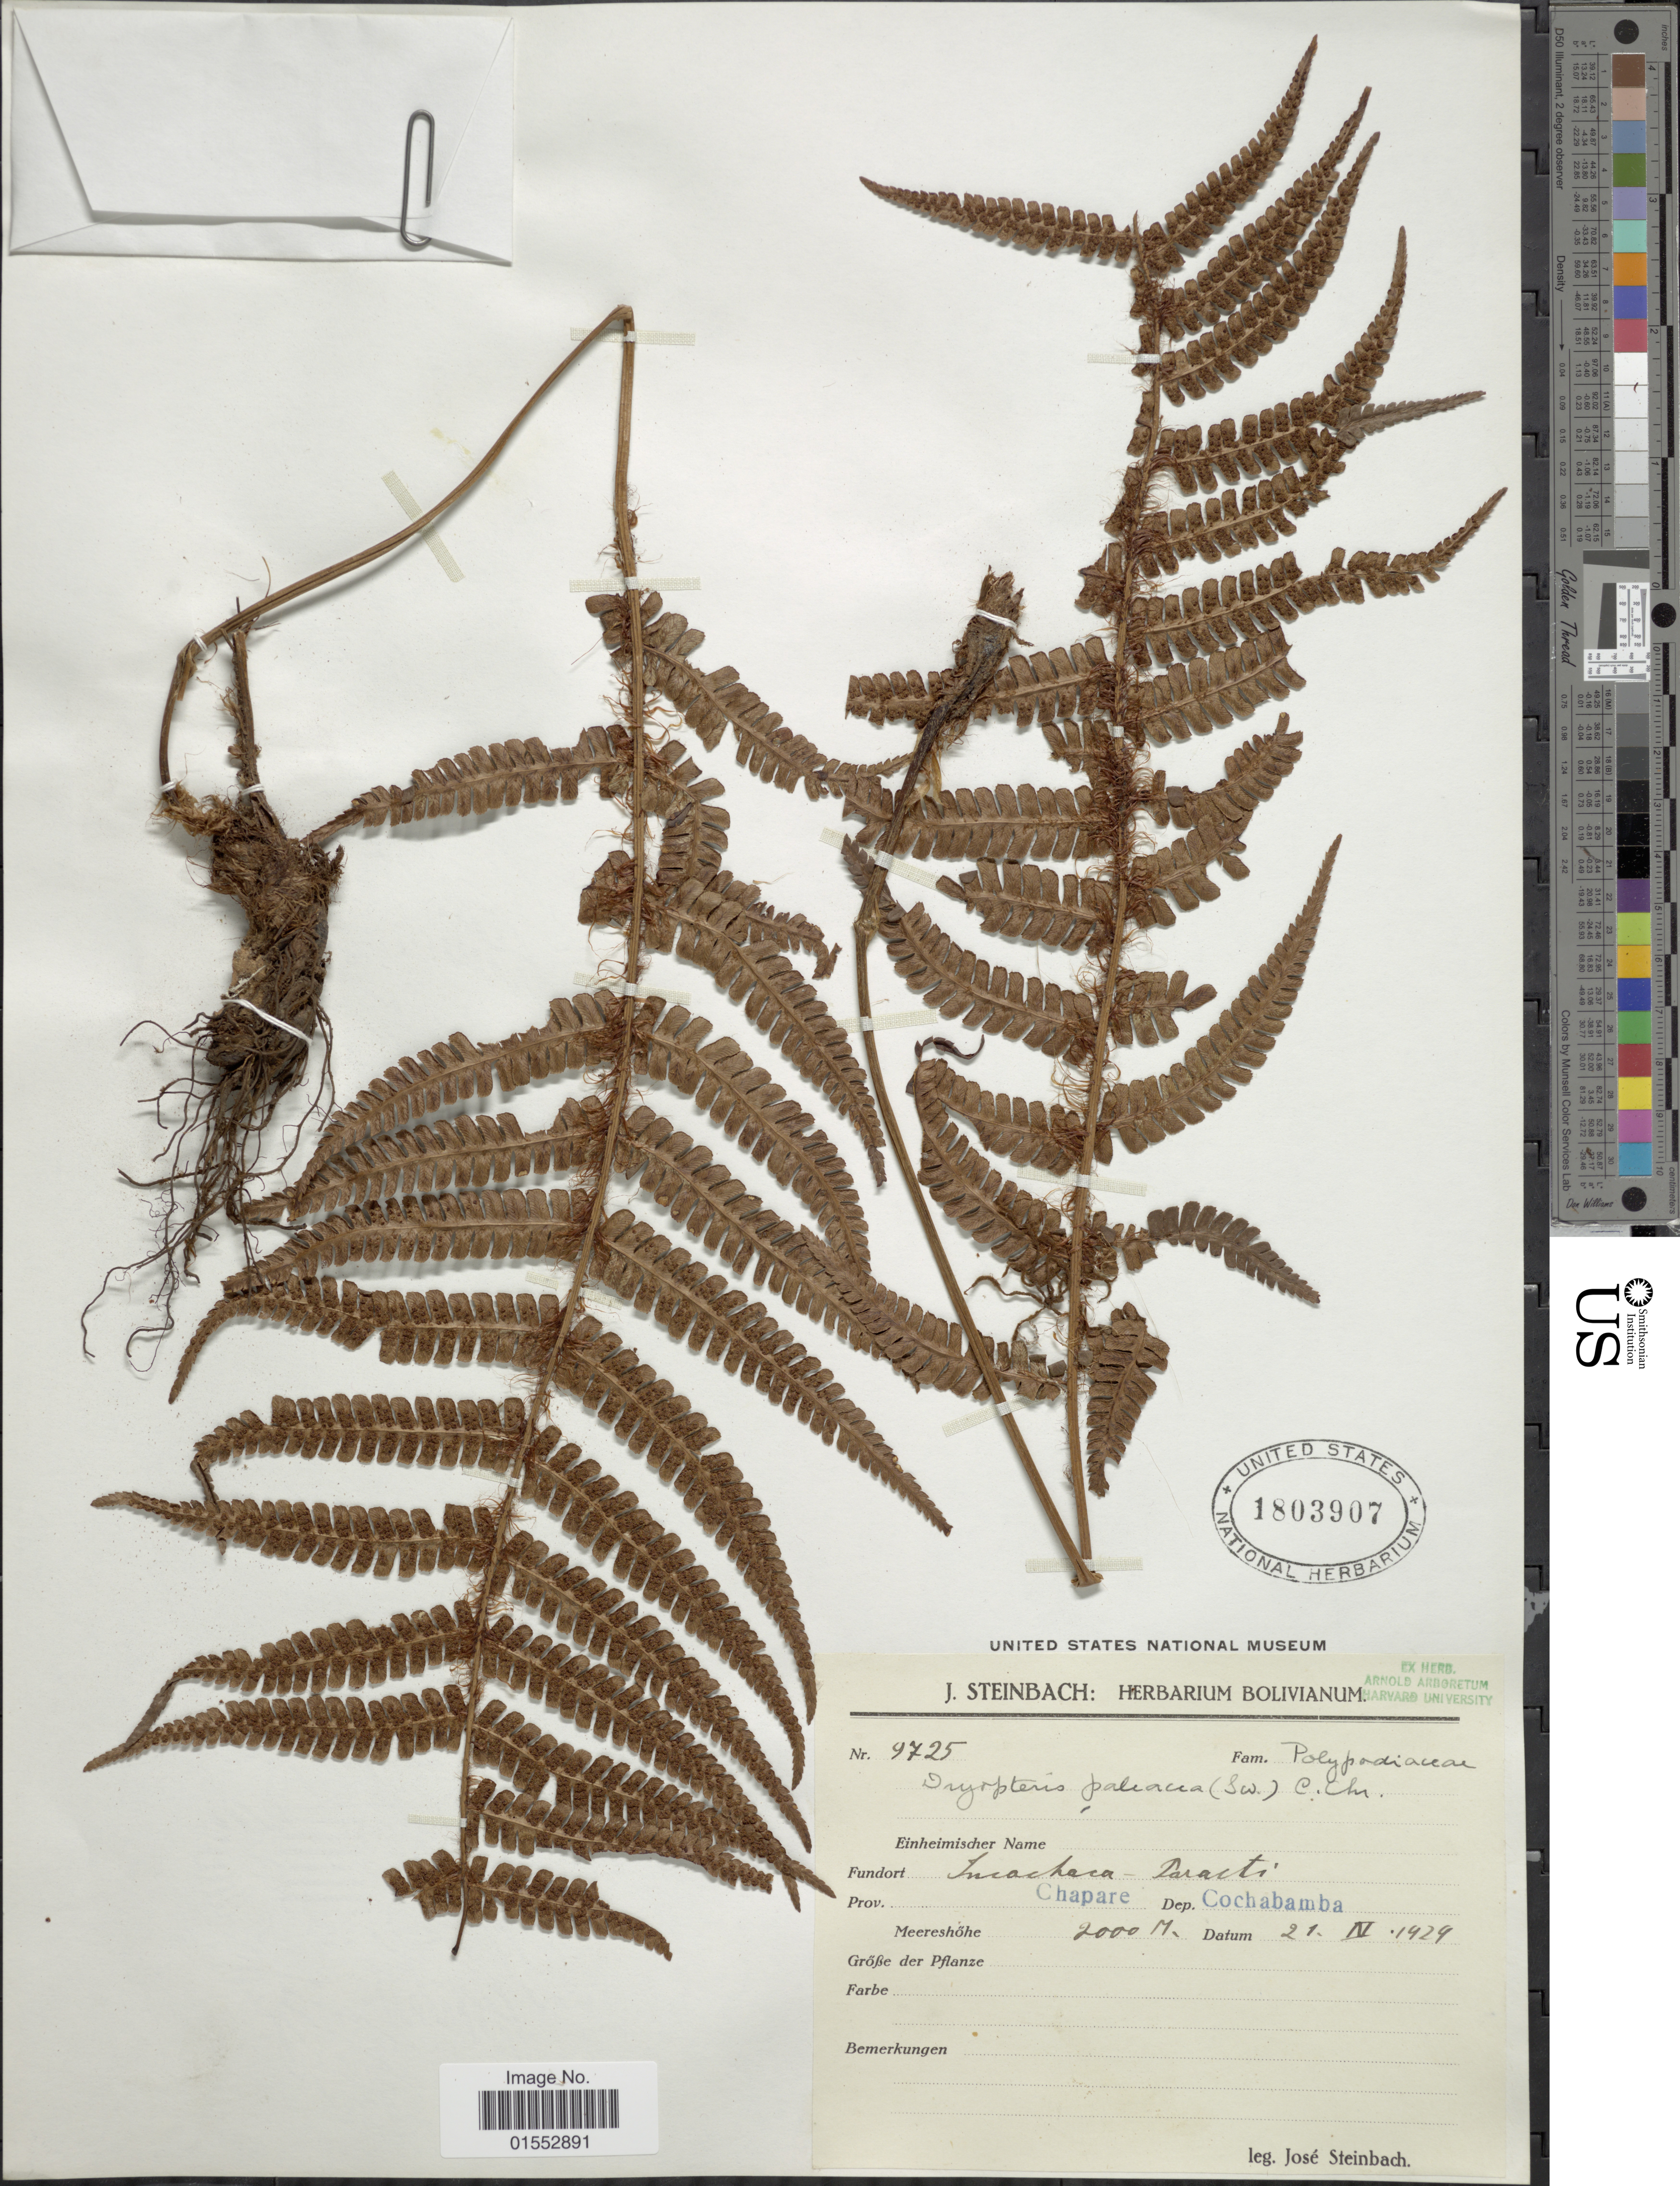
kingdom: Plantae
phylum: Tracheophyta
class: Polypodiopsida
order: Polypodiales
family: Dryopteridaceae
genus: Dryopteris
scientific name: Dryopteris wallichiana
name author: (Spreng.) Hyl.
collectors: J. Steinbach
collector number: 9725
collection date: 1929-04-21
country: Bolivia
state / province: Cochabamba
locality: Prov. Chapare, Dep. Cochabamba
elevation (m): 2000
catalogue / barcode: US 1803907